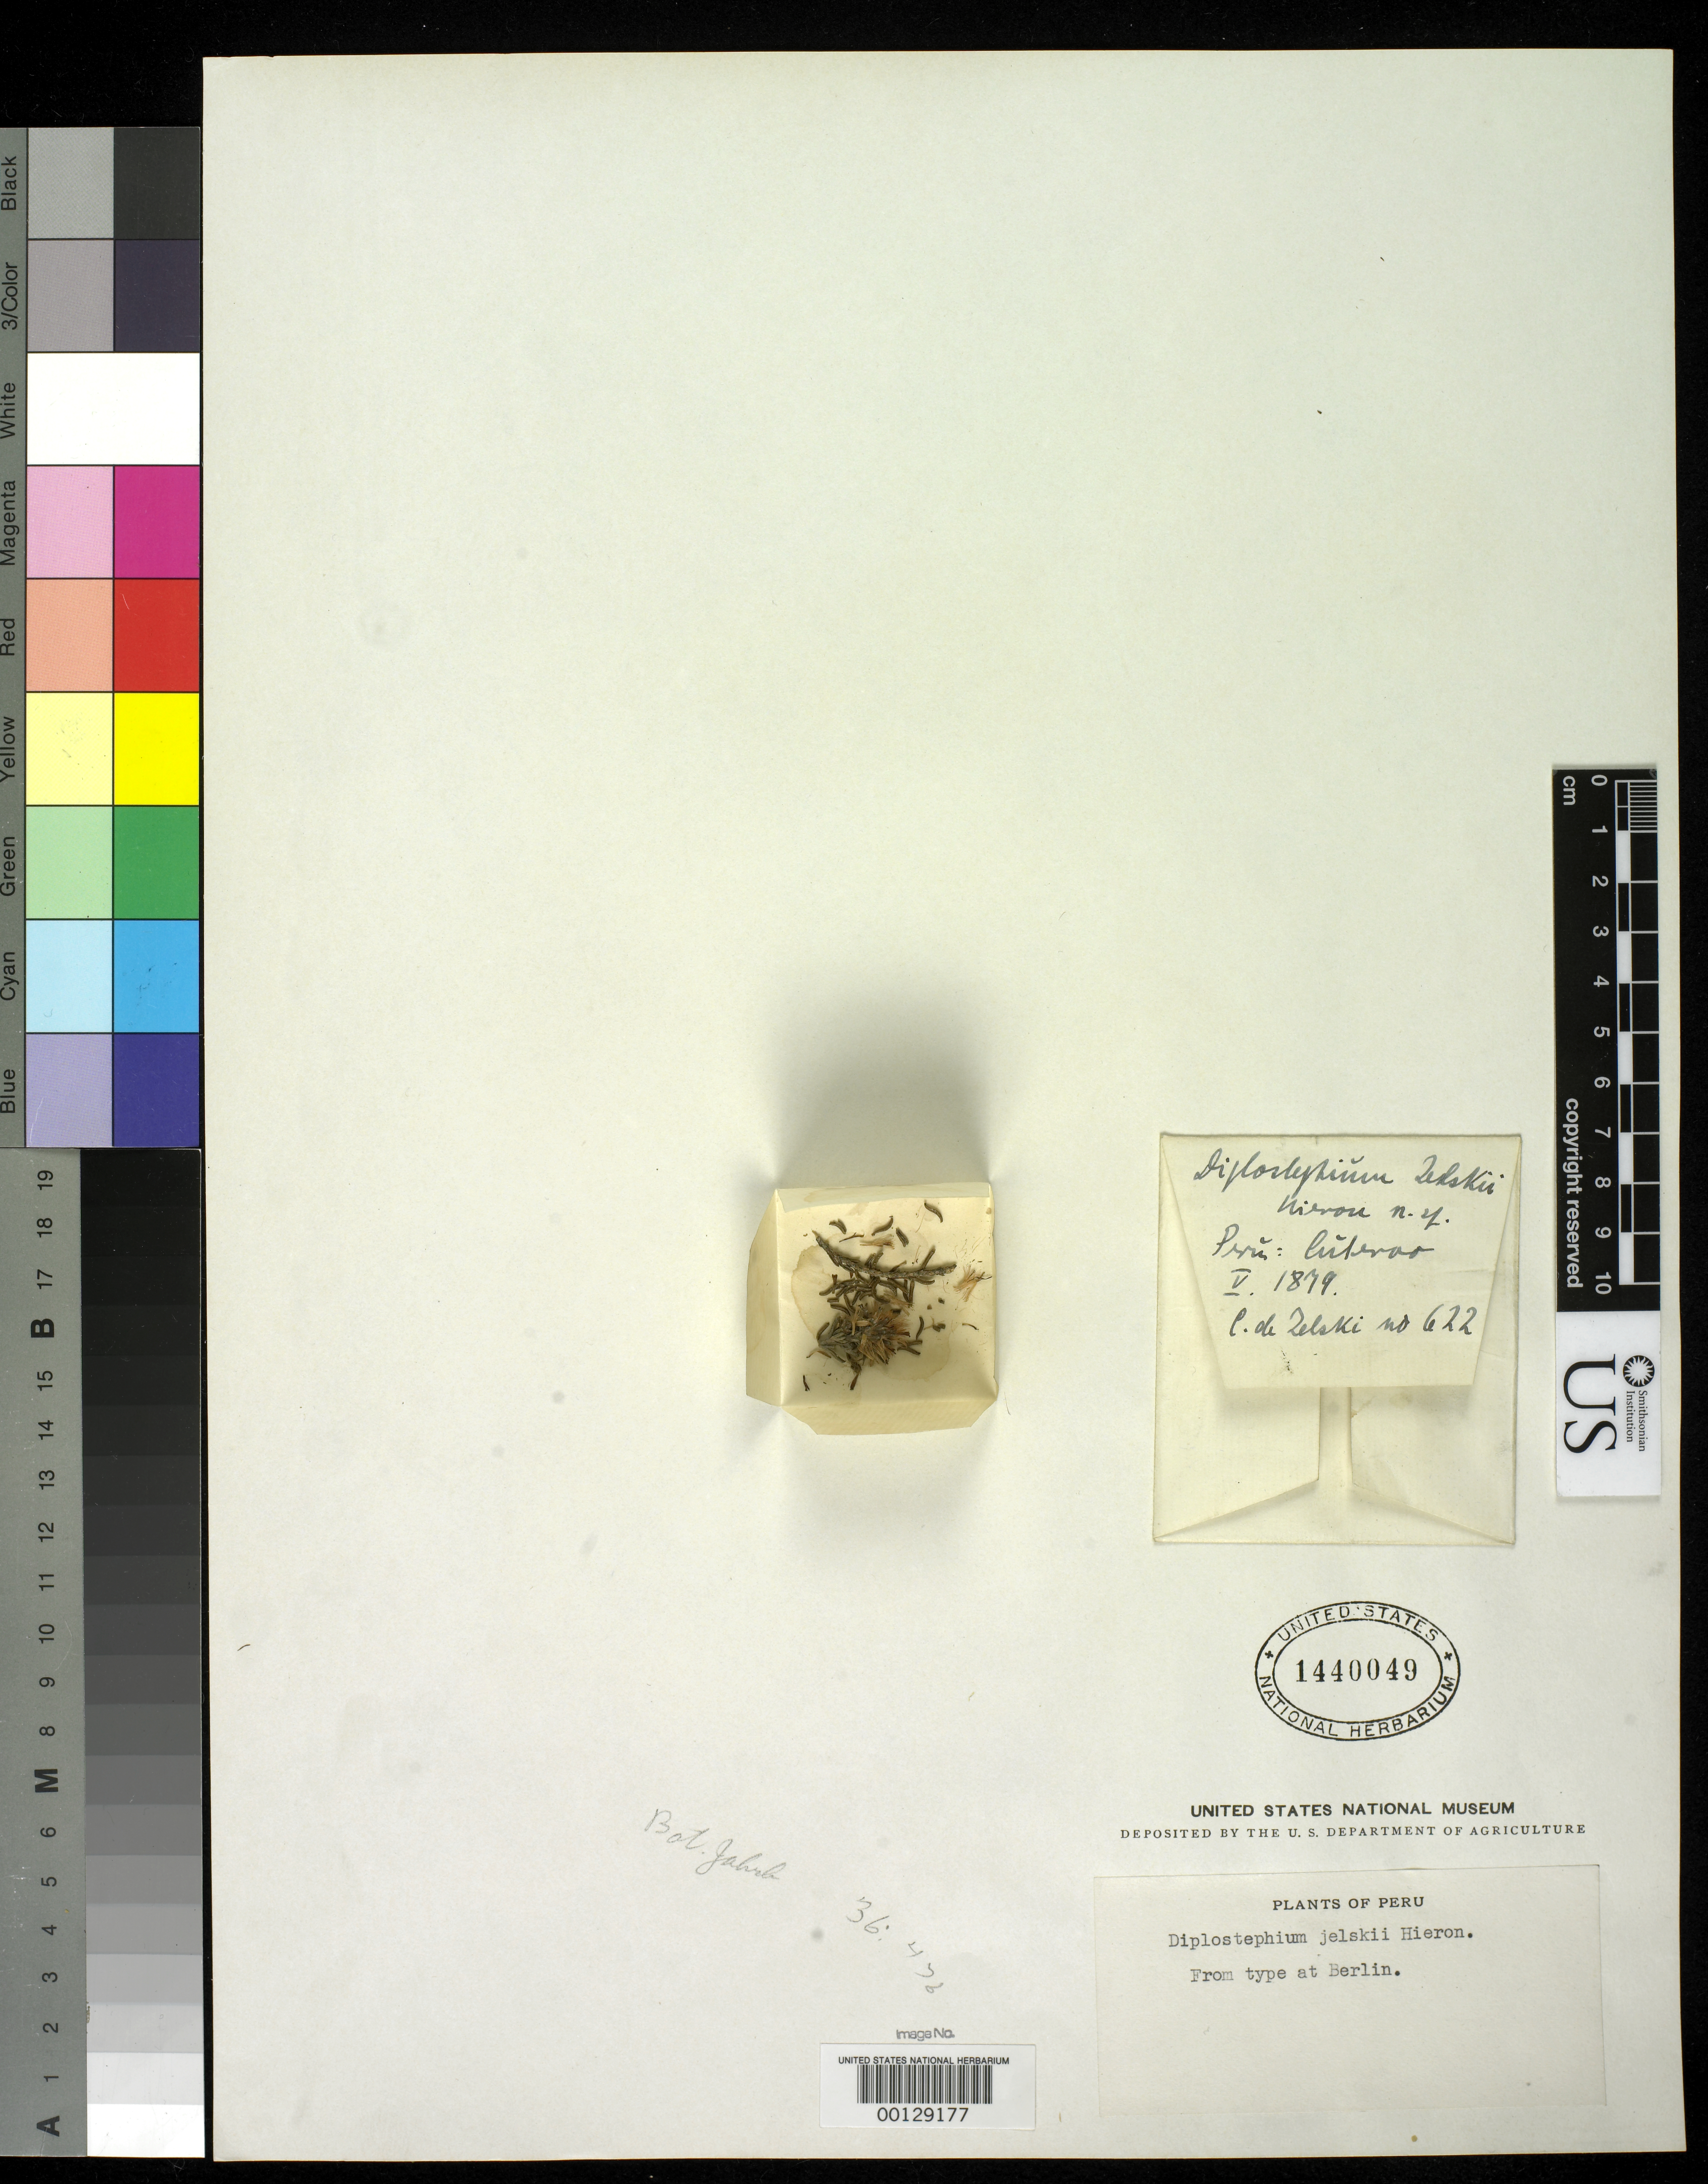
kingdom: Plantae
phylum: Tracheophyta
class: Magnoliopsida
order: Asterales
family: Asteraceae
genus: Diplostephium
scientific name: Diplostephium jelskii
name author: Hieron.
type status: Type Fragment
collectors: C. von Jelski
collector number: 622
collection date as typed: May 1879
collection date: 1879-05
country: Peru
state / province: Cajamarca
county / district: Cutervo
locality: Cutervo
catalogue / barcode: US 1440049